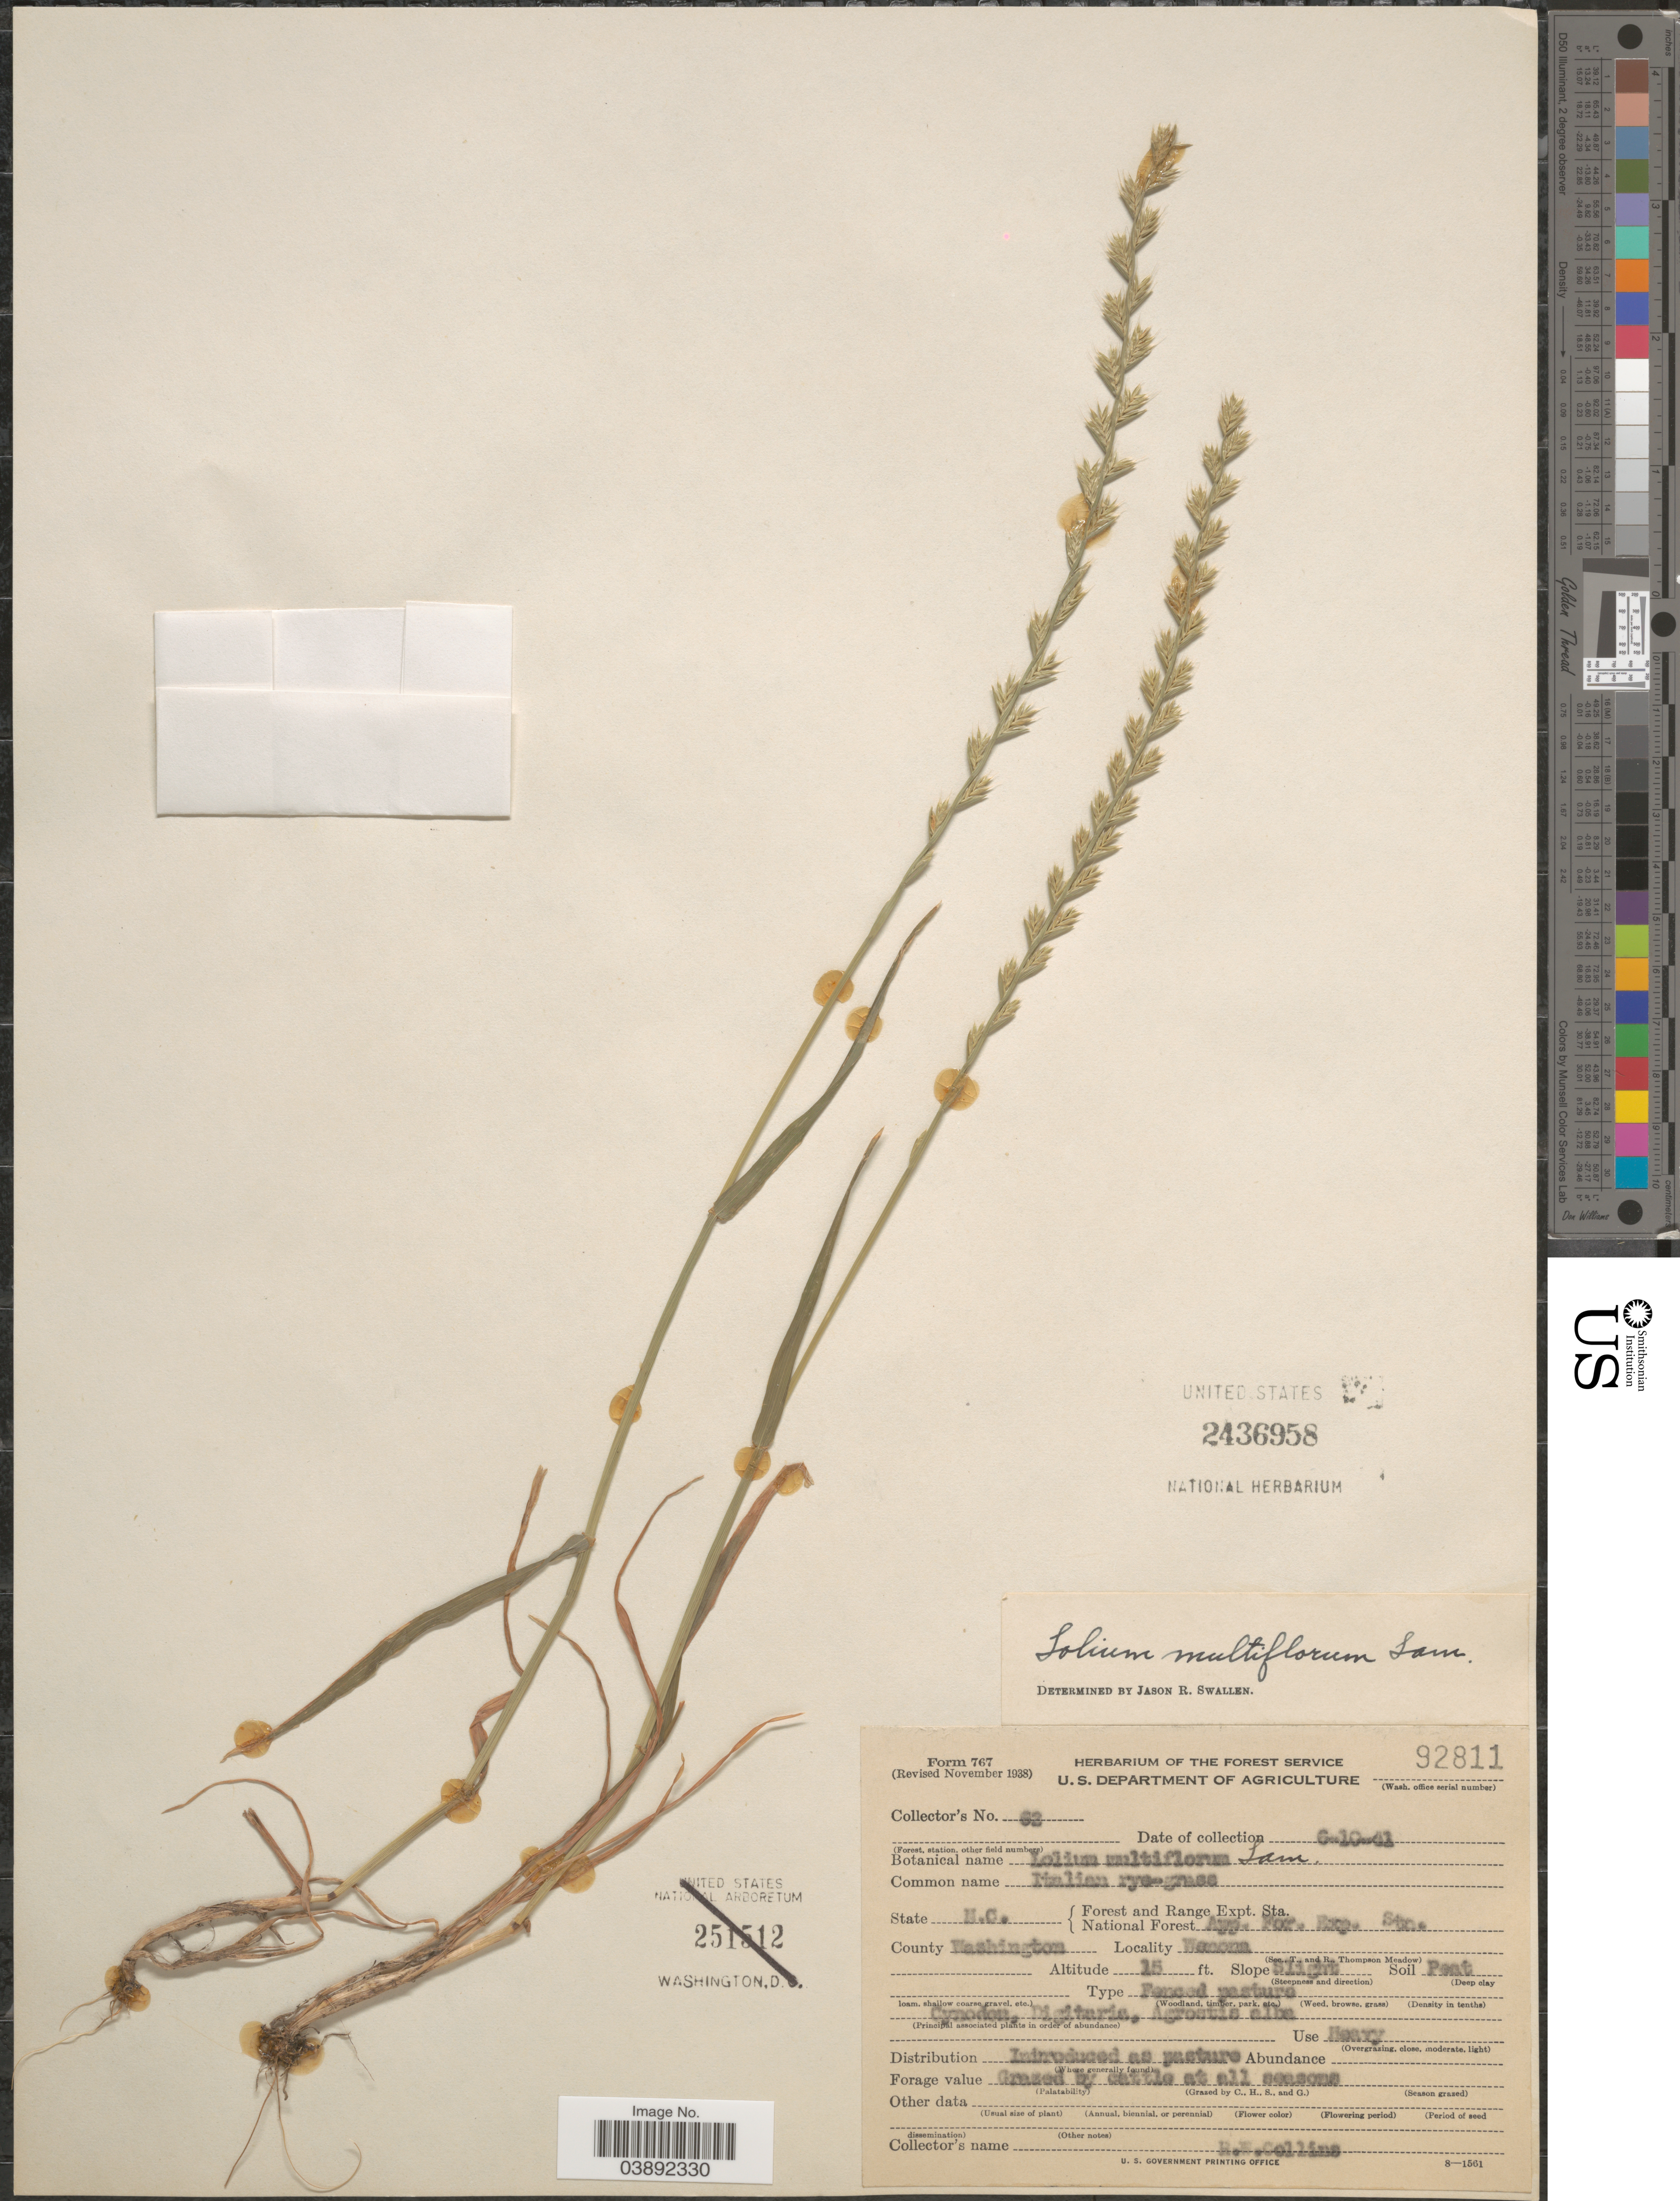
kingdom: Plantae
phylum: Tracheophyta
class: Liliopsida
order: Poales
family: Poaceae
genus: Lolium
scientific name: Lolium multiflorum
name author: Lam.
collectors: R. Collins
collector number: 63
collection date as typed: Transcribed d/m/y: 10/6/41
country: United States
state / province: North Carolina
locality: Forest and Range Expt. Sta. National Forest Ayp. For. Exp. Sta. County Washington. Wacona.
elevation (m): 5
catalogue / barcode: US 2436958